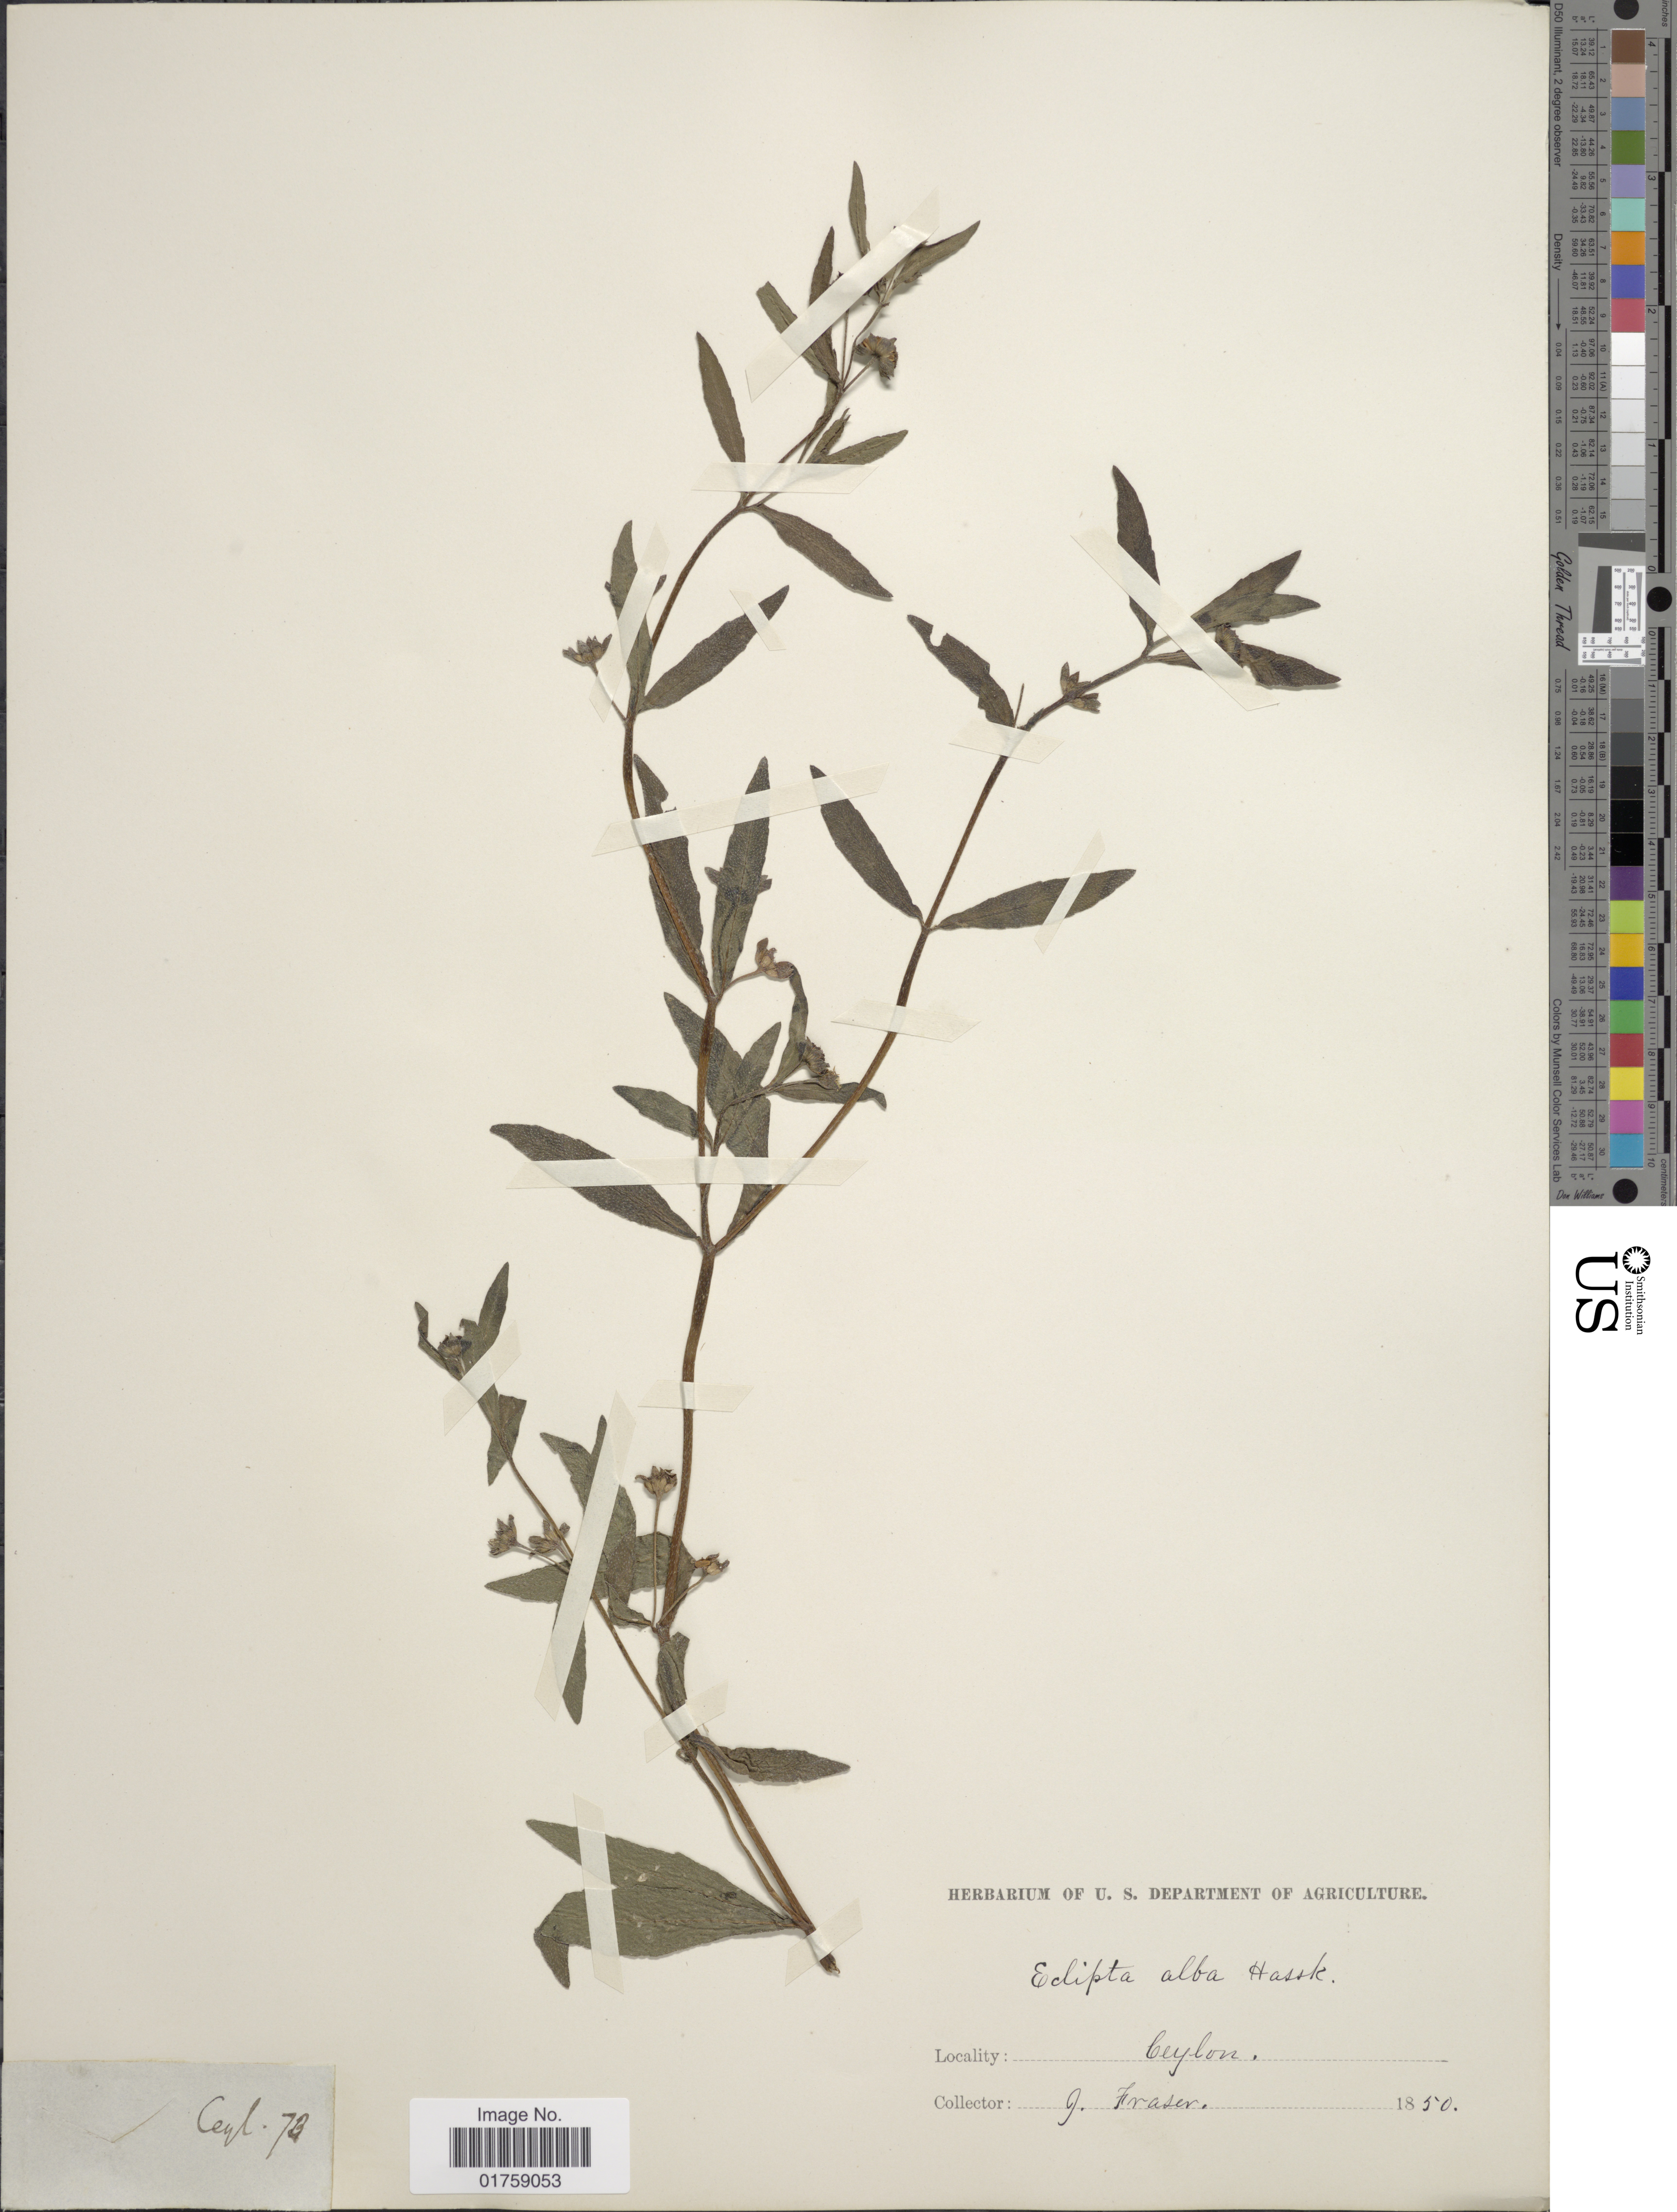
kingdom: Plantae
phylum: Tracheophyta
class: Magnoliopsida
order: Asterales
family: Asteraceae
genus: Eclipta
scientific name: Eclipta prostrata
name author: (L.) L.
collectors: J. Fraser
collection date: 1850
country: Sri Lanka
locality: Ceylon